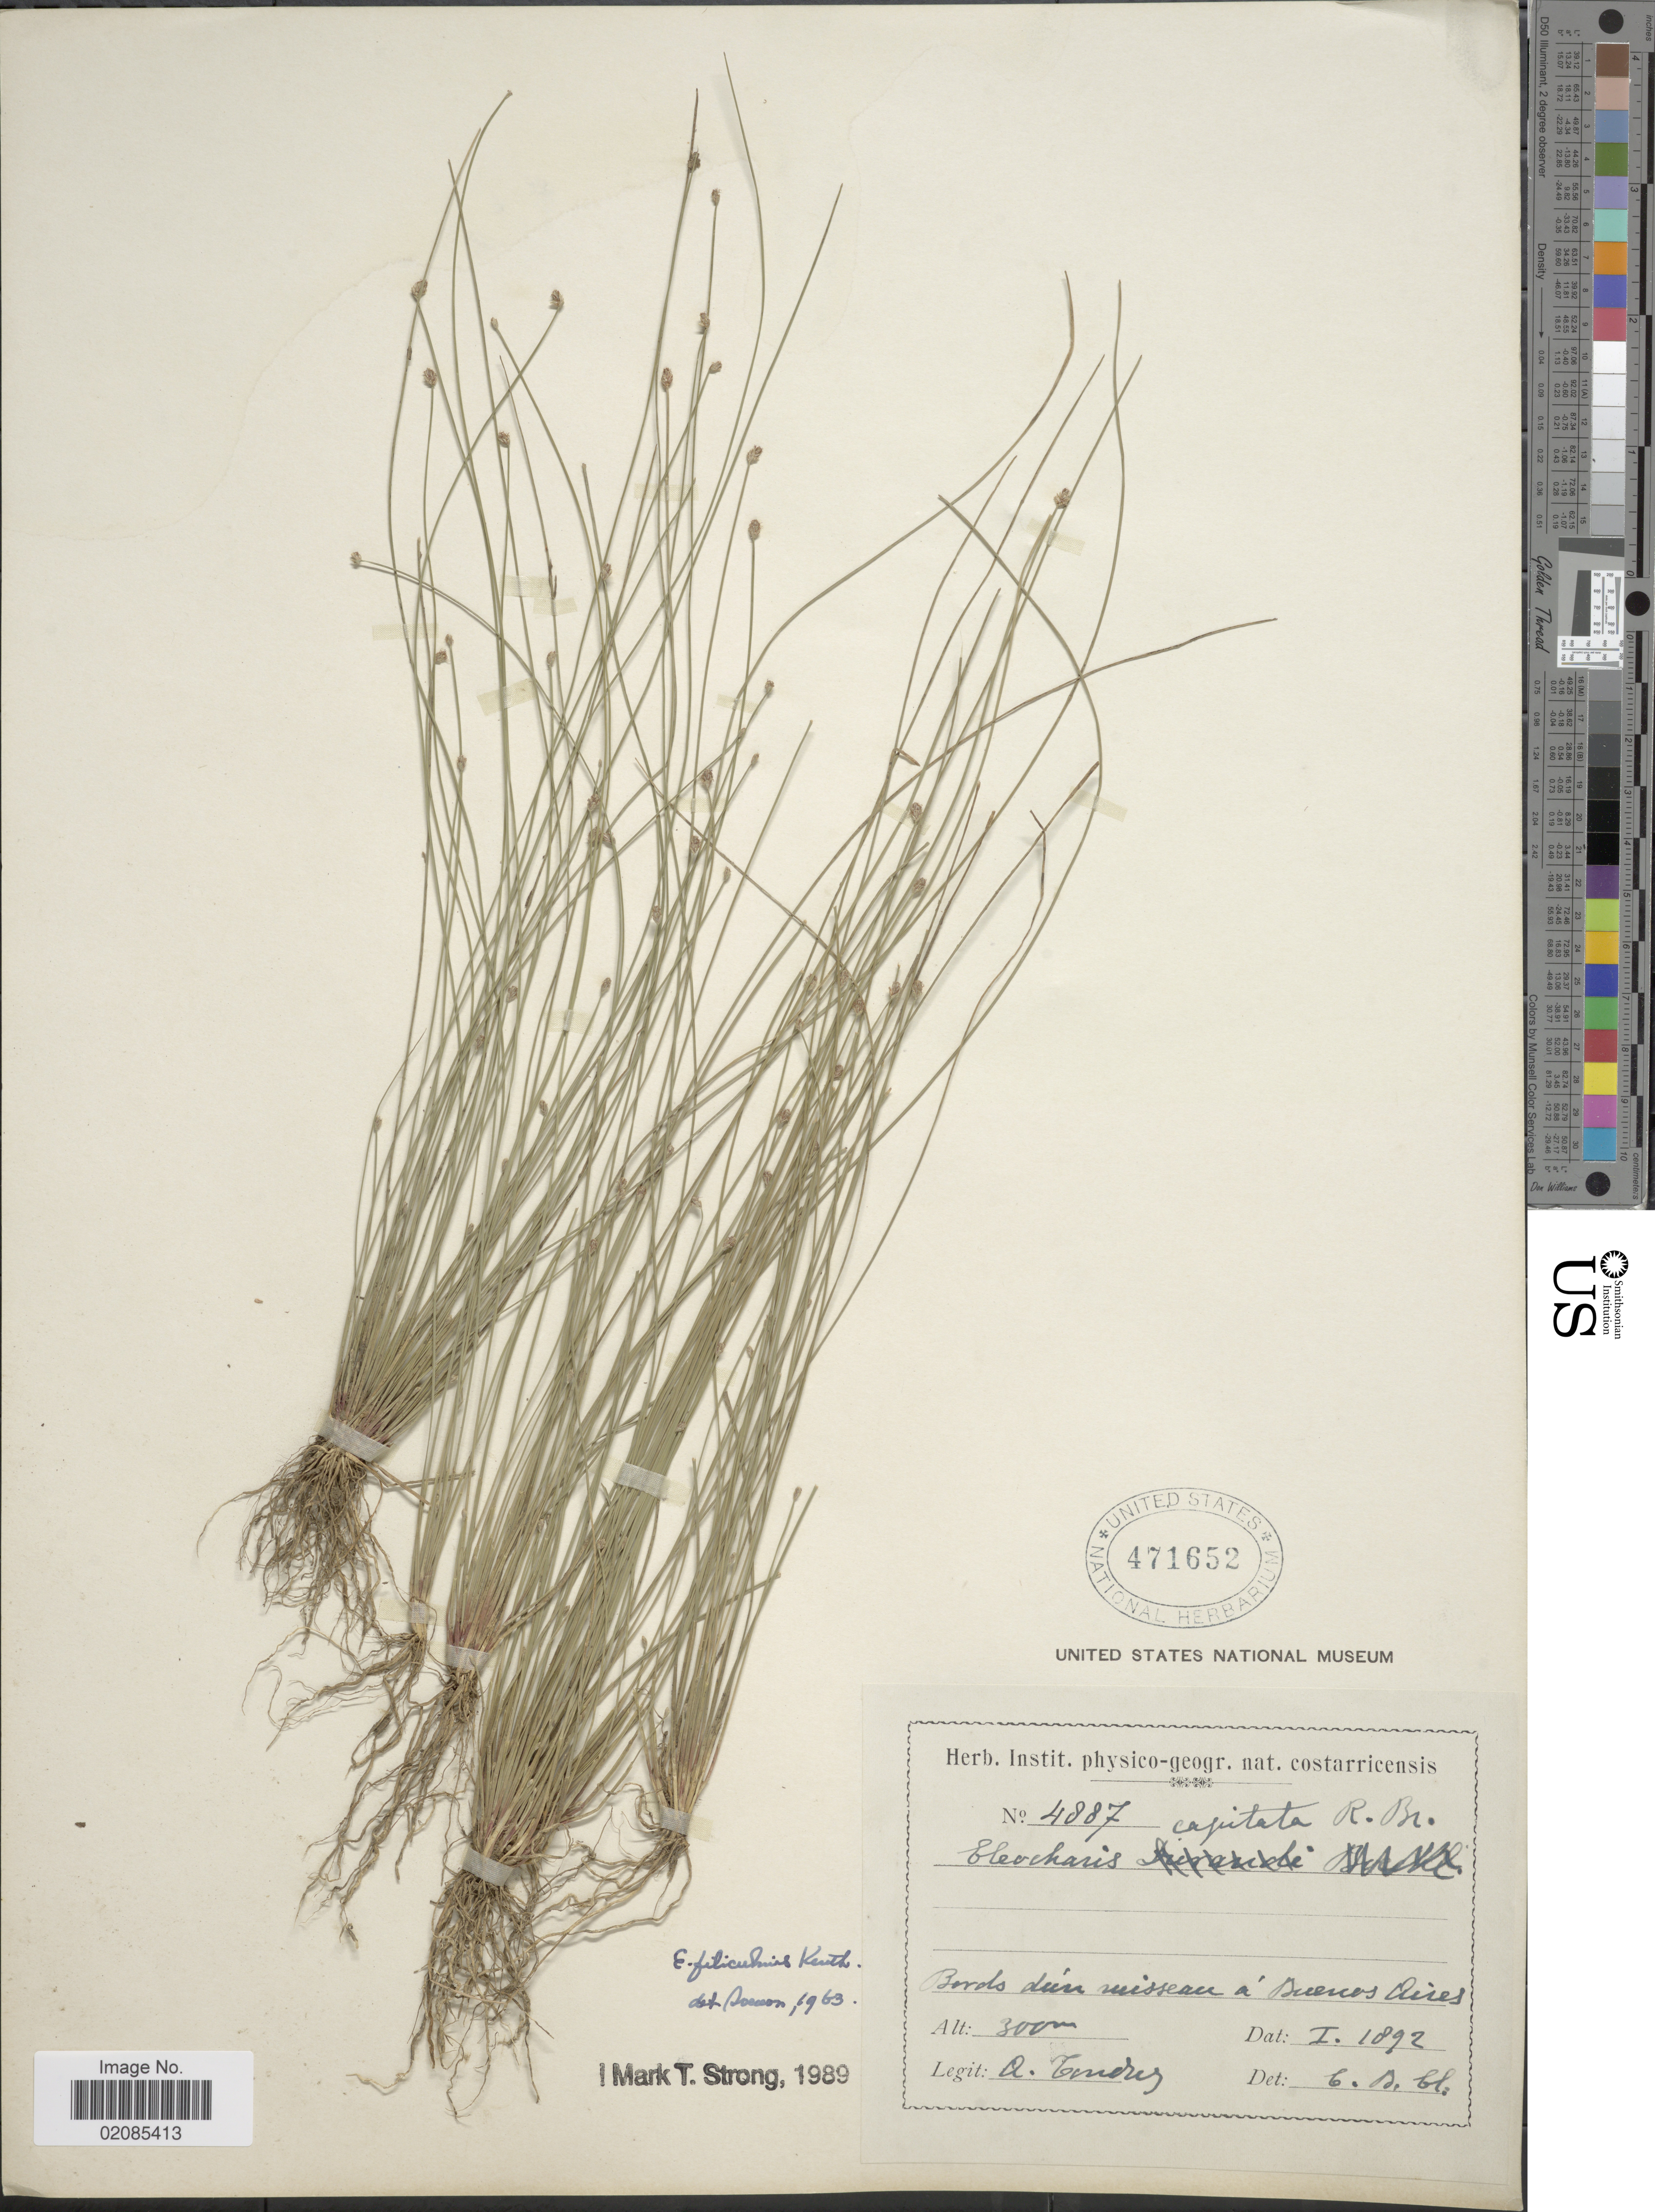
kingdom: Plantae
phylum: Tracheophyta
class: Liliopsida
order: Poales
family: Cyperaceae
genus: Eleocharis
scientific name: Eleocharis filiculmis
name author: Kunth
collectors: A. Tonduz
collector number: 4887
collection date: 1892-01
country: Costa Rica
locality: Bords dun missean a Buenos Aires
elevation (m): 300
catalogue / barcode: US 471652